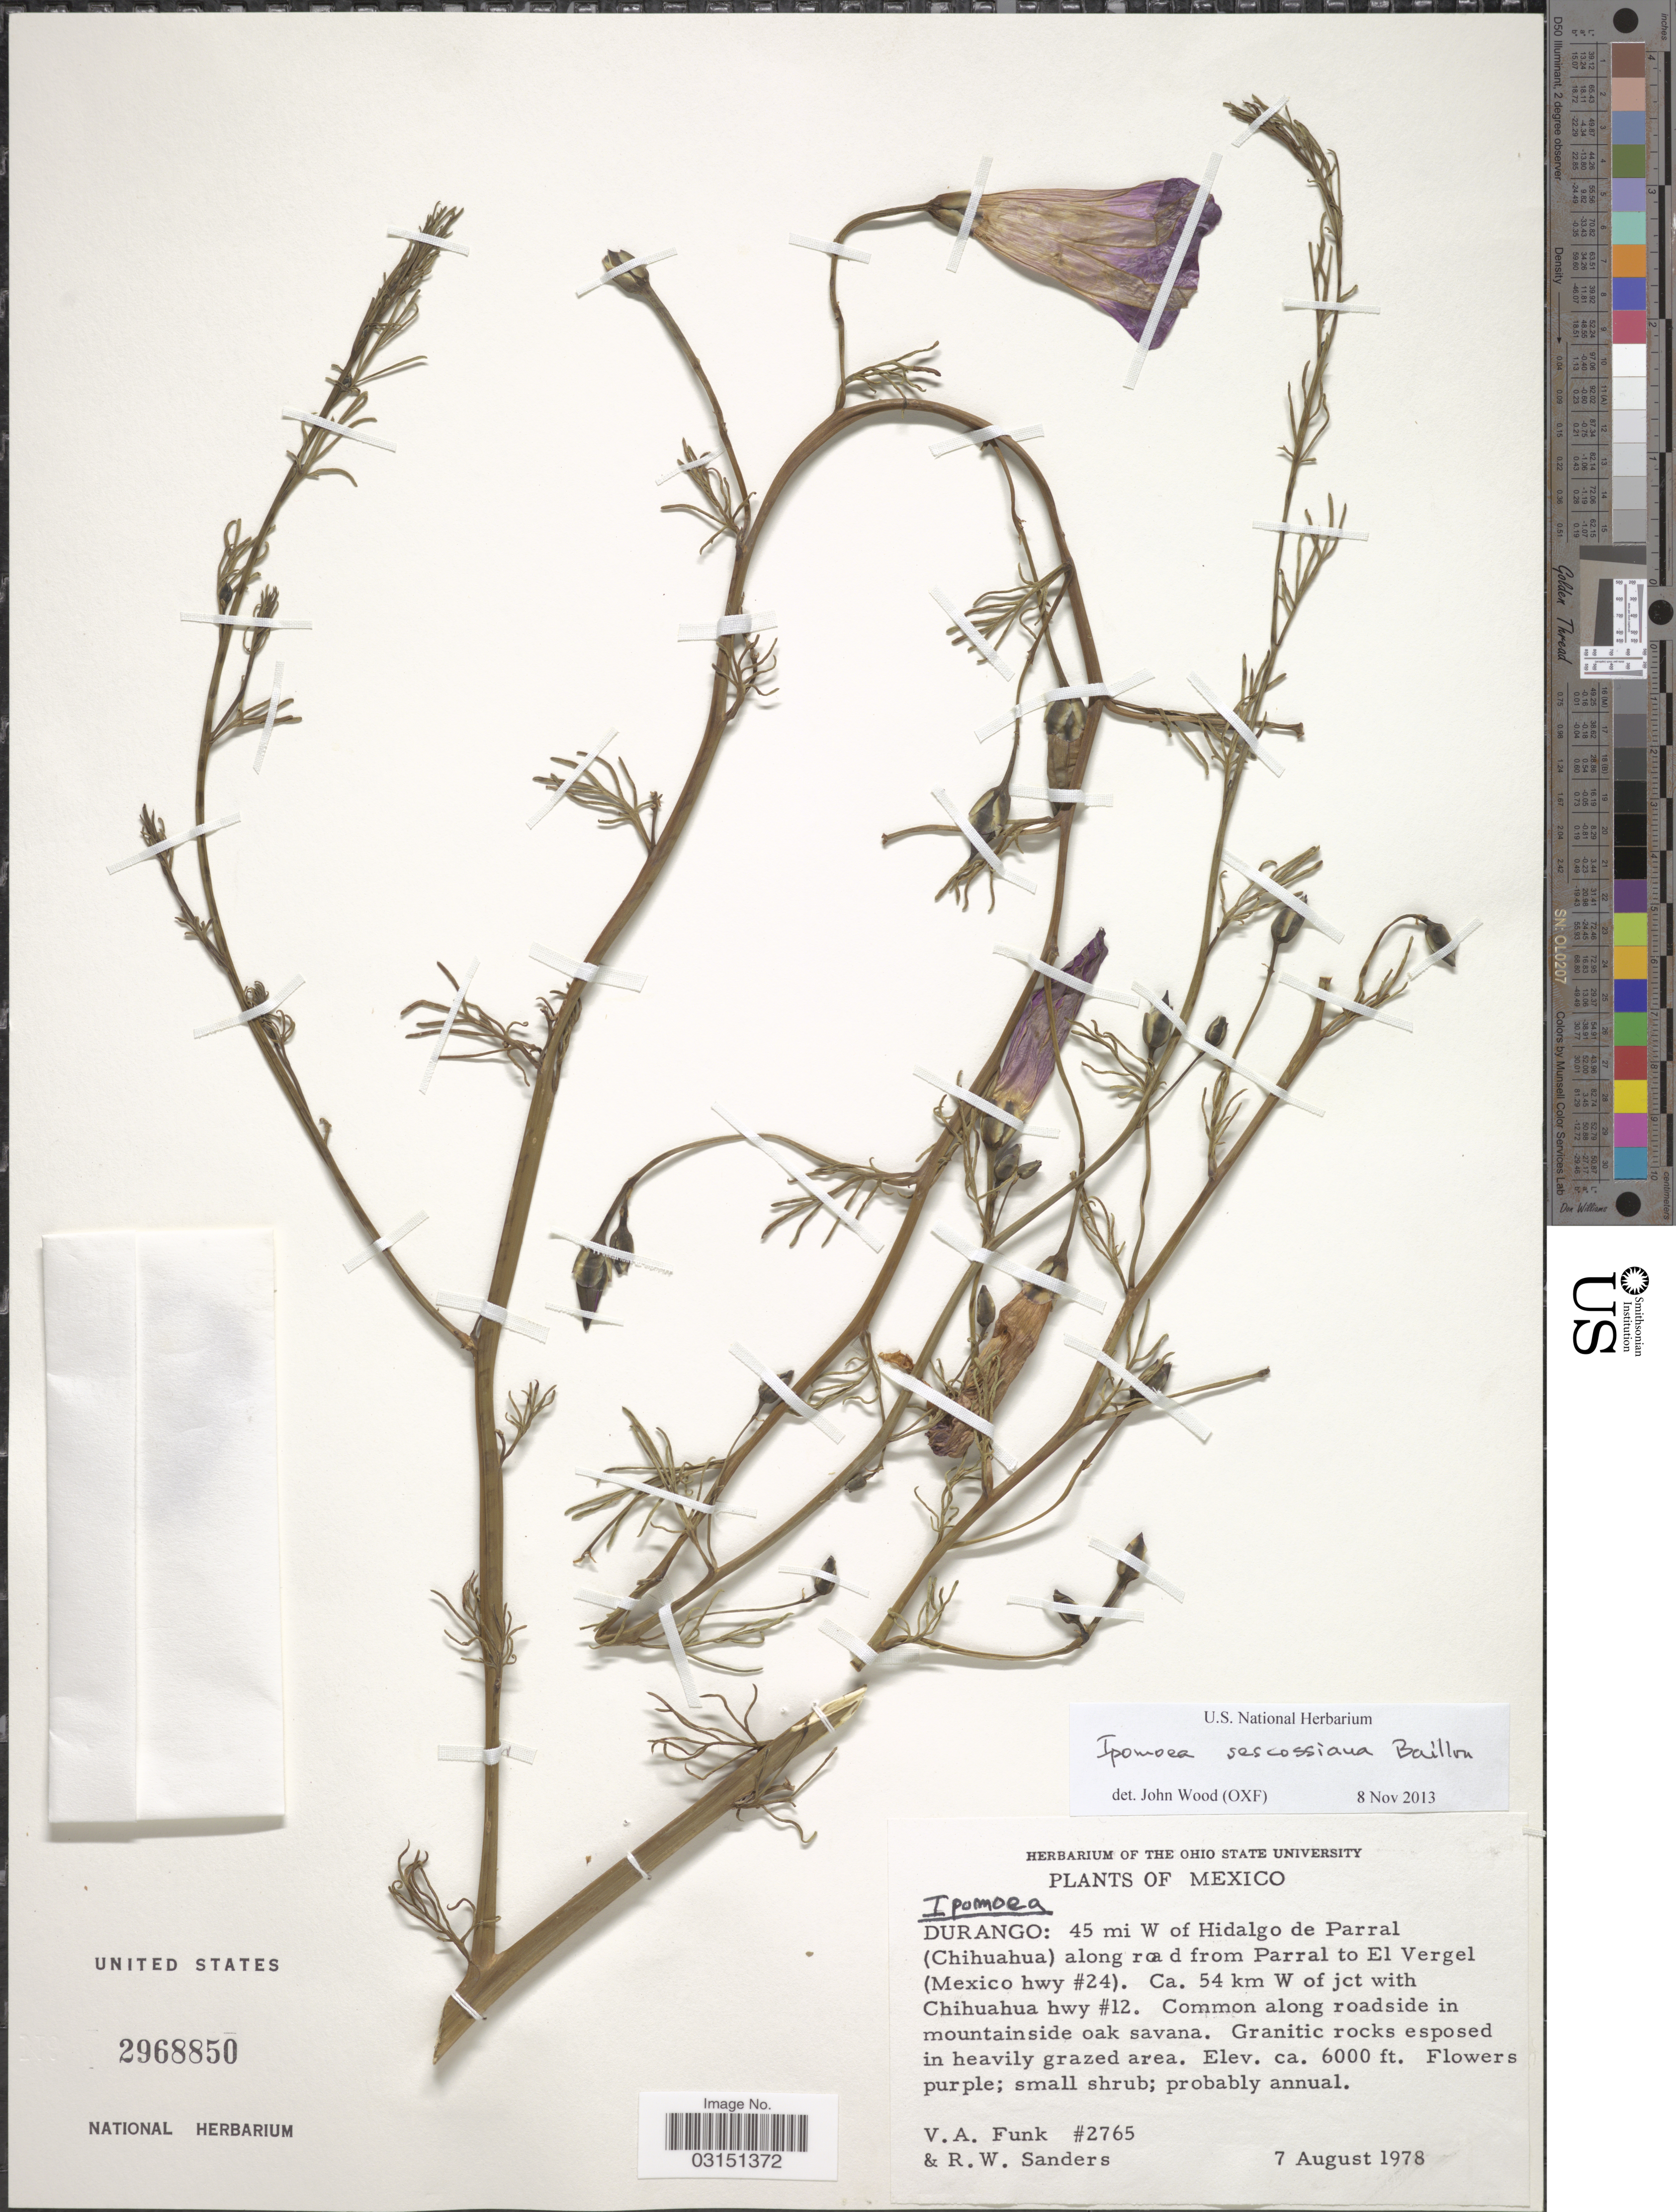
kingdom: Plantae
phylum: Tracheophyta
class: Magnoliopsida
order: Solanales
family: Convolvulaceae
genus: Ipomoea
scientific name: Ipomoea sescossiana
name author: Baill.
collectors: V. Funk & R. W. Sanders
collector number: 2765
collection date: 1978-08-07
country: Mexico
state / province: Durango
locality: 45 mi W of Hidalgo de Parral (Chihuahua) along road from Parral to El vergel (Mexico hwy #24). Ca. 54 km W of jct with Chihuahua hwy #12.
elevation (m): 1829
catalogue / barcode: US 2968850